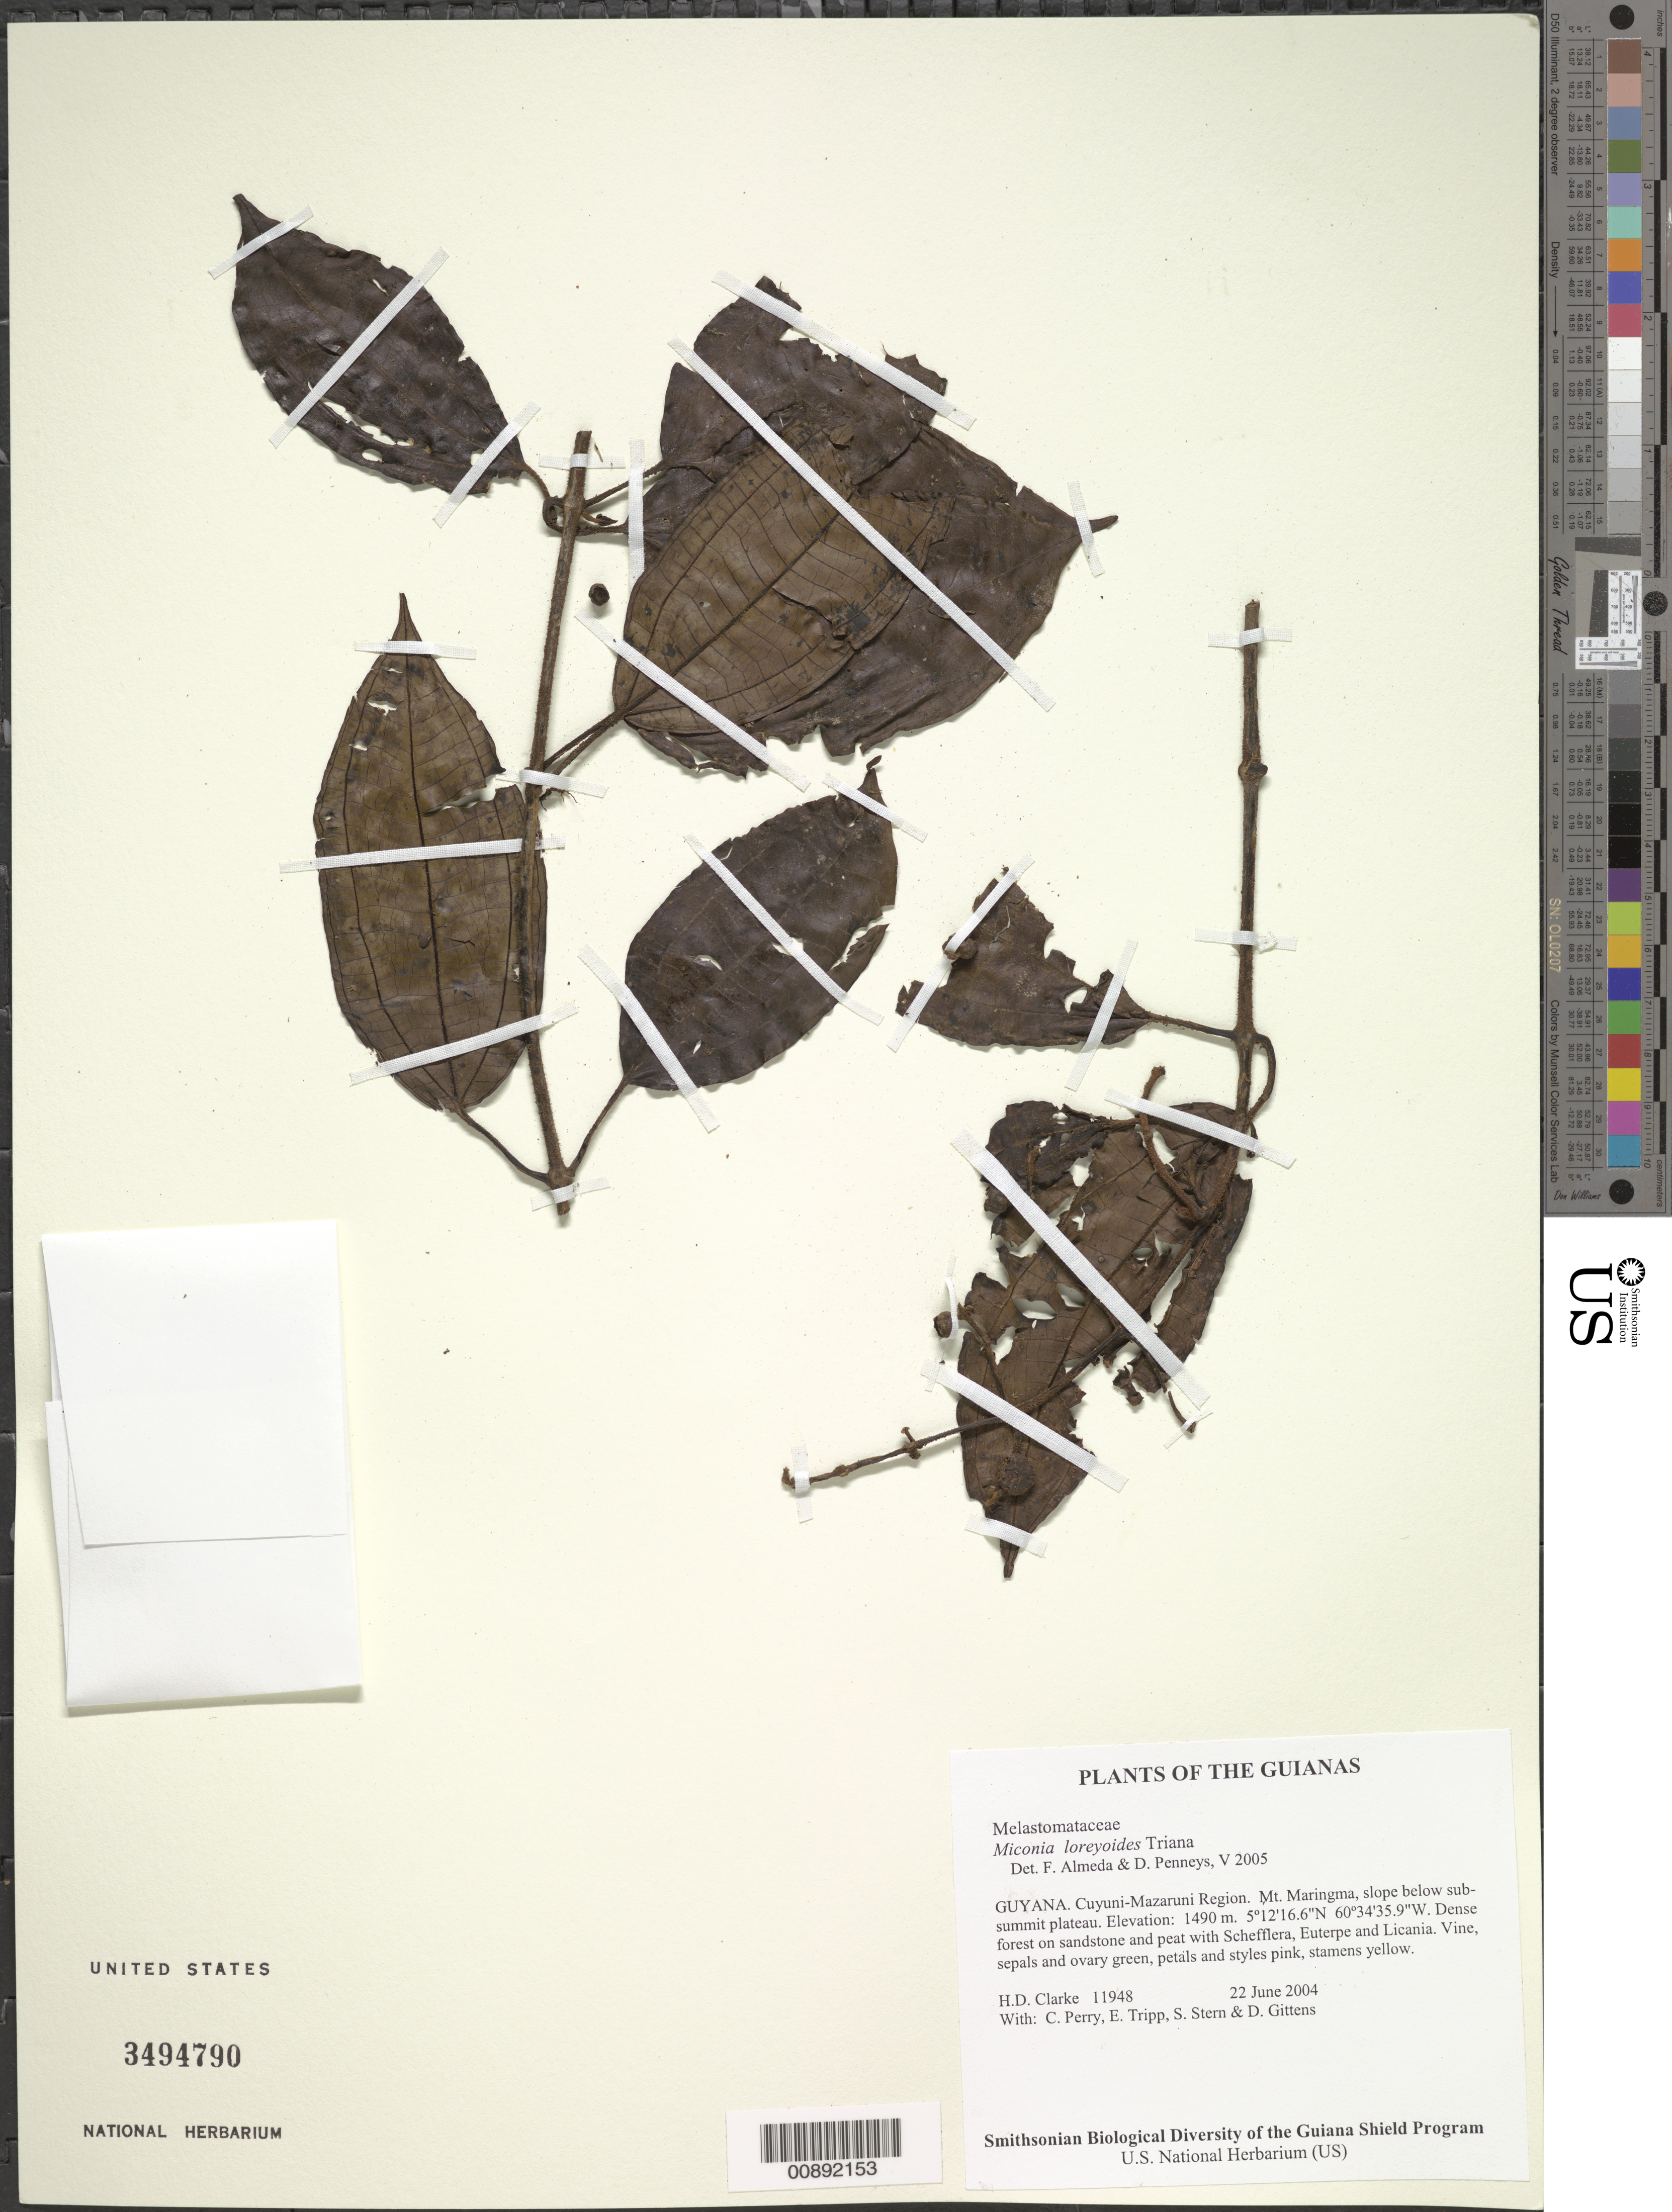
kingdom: Plantae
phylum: Tracheophyta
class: Magnoliopsida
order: Myrtales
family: Melastomataceae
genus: Miconia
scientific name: Miconia loreyoides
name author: Triana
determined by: Almeda, F.; Penneys, D. S.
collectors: H. D. Clarke, C. Perry, E. Tripp, S. R. Stern & D. Gittens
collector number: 11948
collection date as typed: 22 June 2004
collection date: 2004-06-22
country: Guyana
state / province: Cuyuni-Mazaruni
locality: Mt. Maringma, slope below sub-summit plateau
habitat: Dense forest on sandstone and peat with Schefflera, Euterpe and Licania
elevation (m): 1490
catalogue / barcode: US 3494790